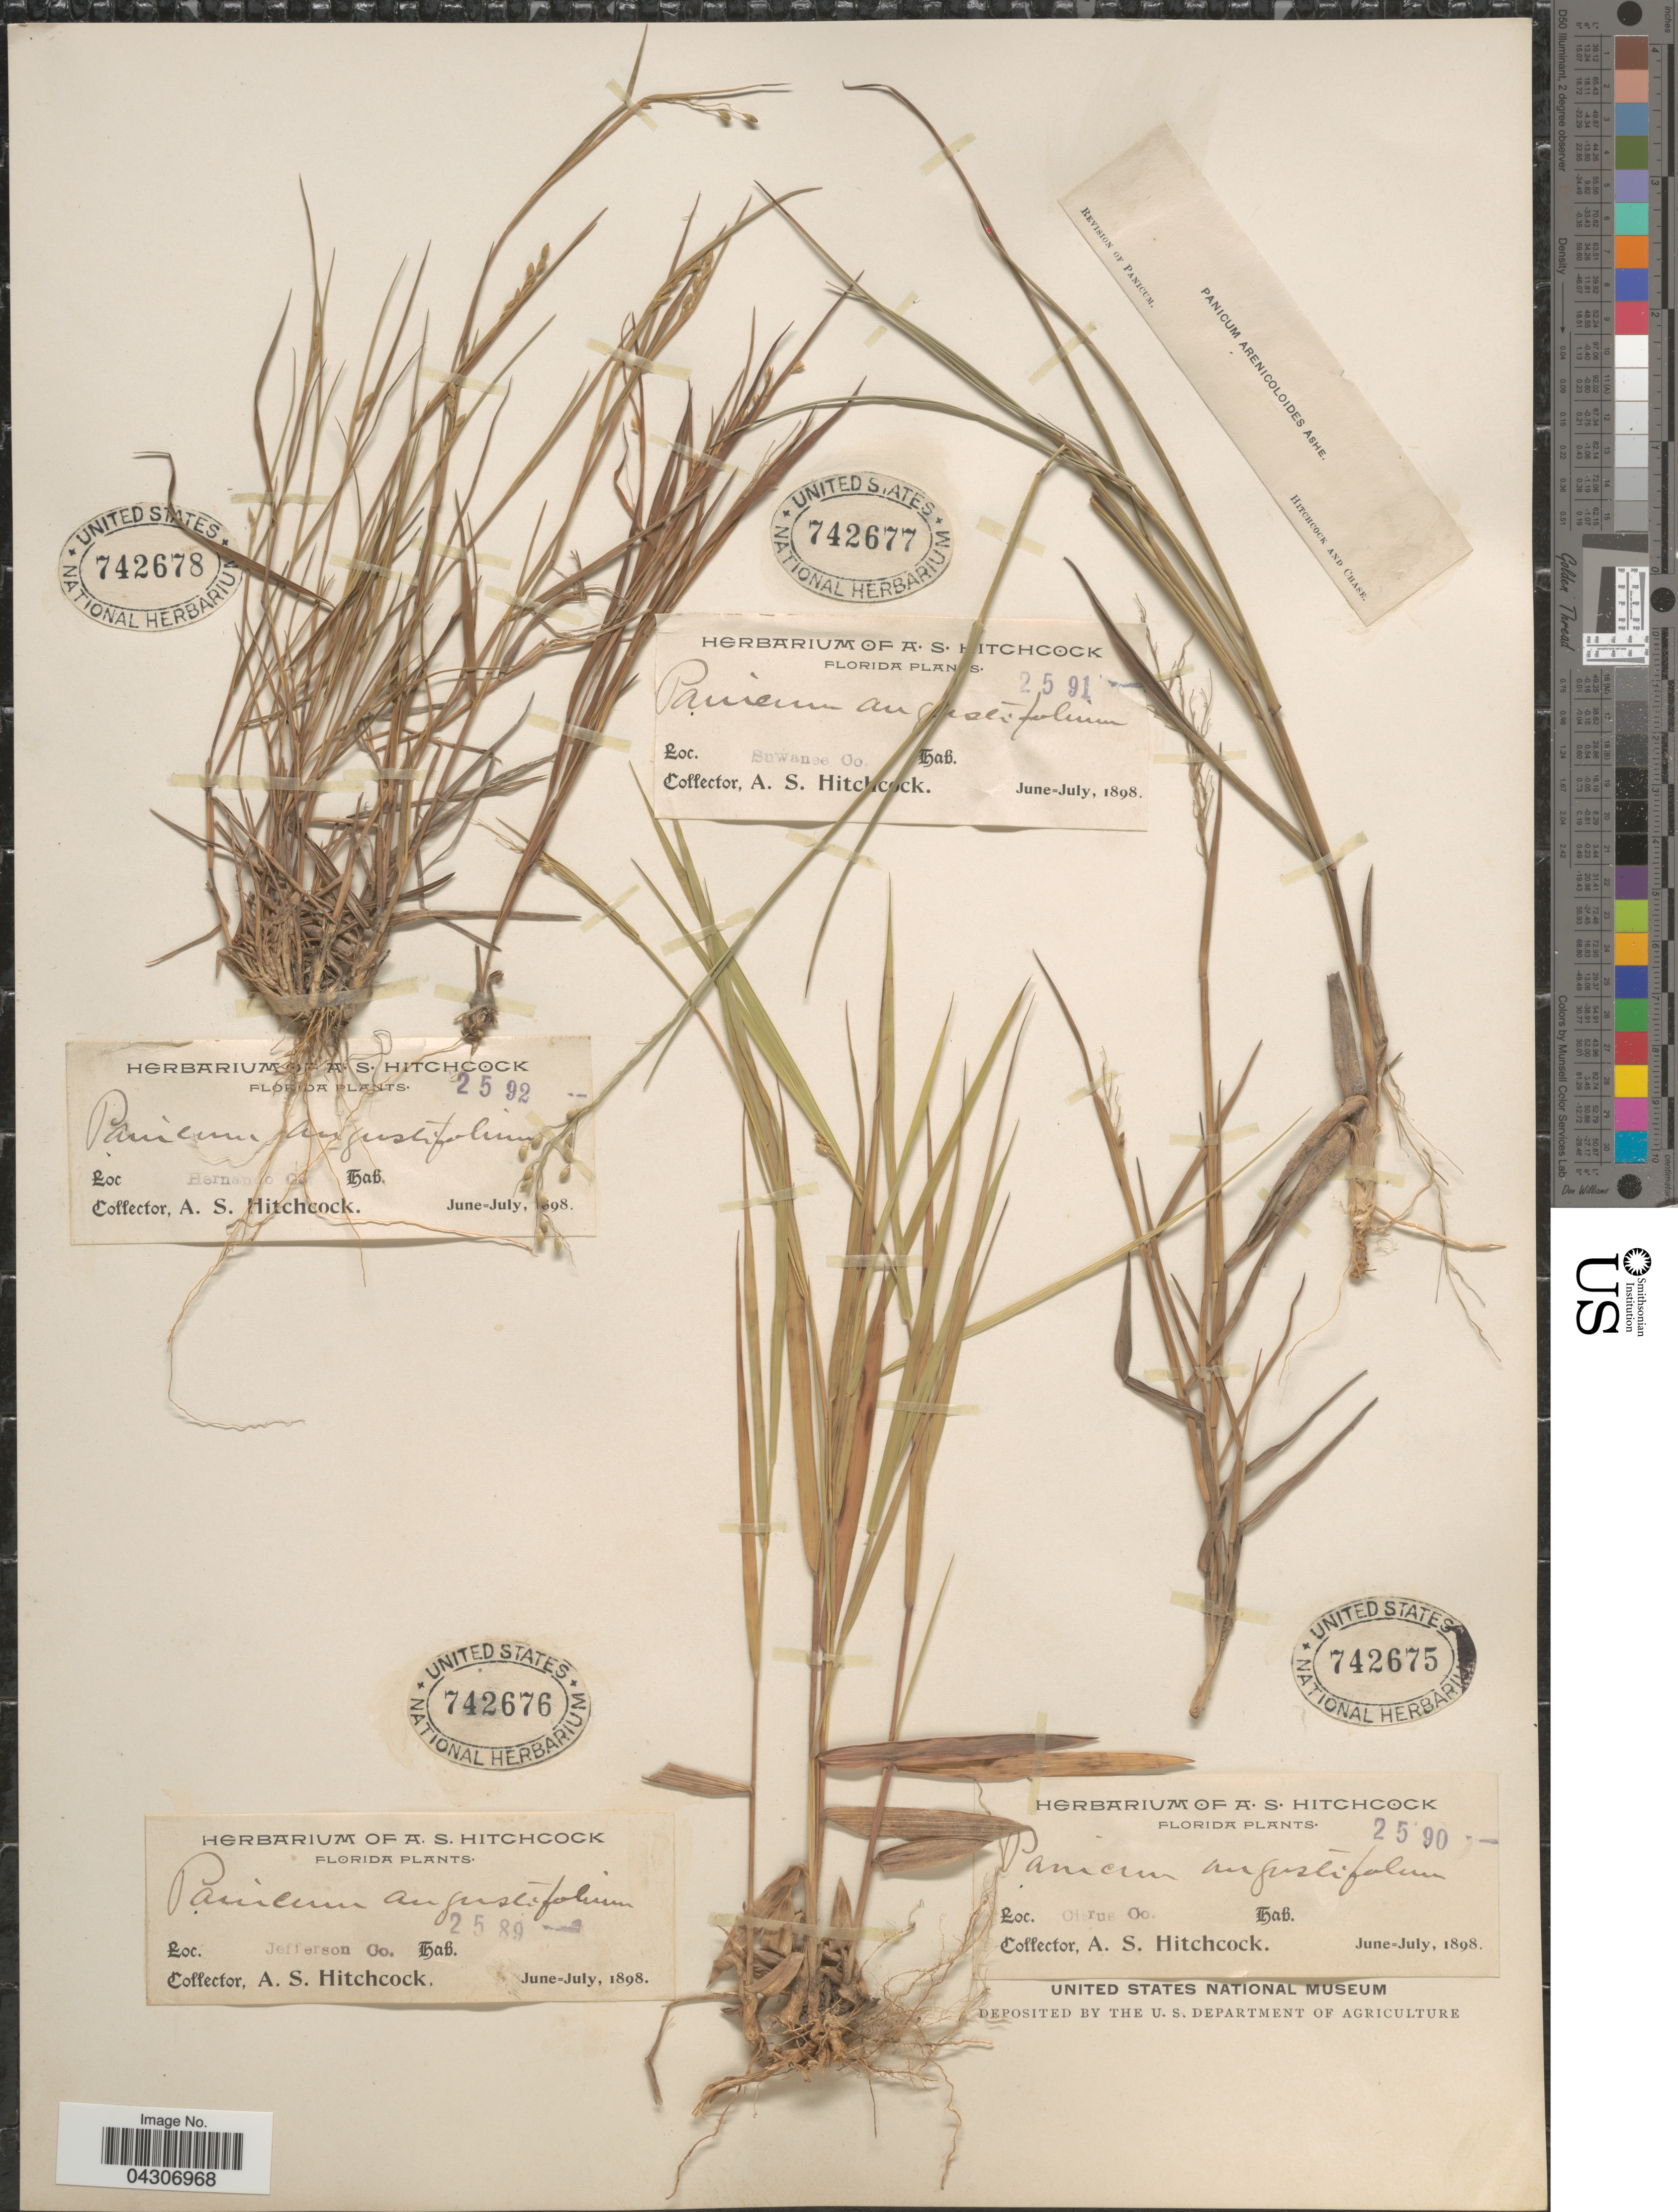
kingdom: Plantae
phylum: Tracheophyta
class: Liliopsida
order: Poales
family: Poaceae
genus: Dichanthelium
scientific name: Dichanthelium aciculare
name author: (Desv. ex Poir.) Gould & C.A. Clark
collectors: A. S. Hitchcock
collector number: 2589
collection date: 1898-06/1898-07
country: United States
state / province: Florida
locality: Jefferson Co.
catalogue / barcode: US 742676-3